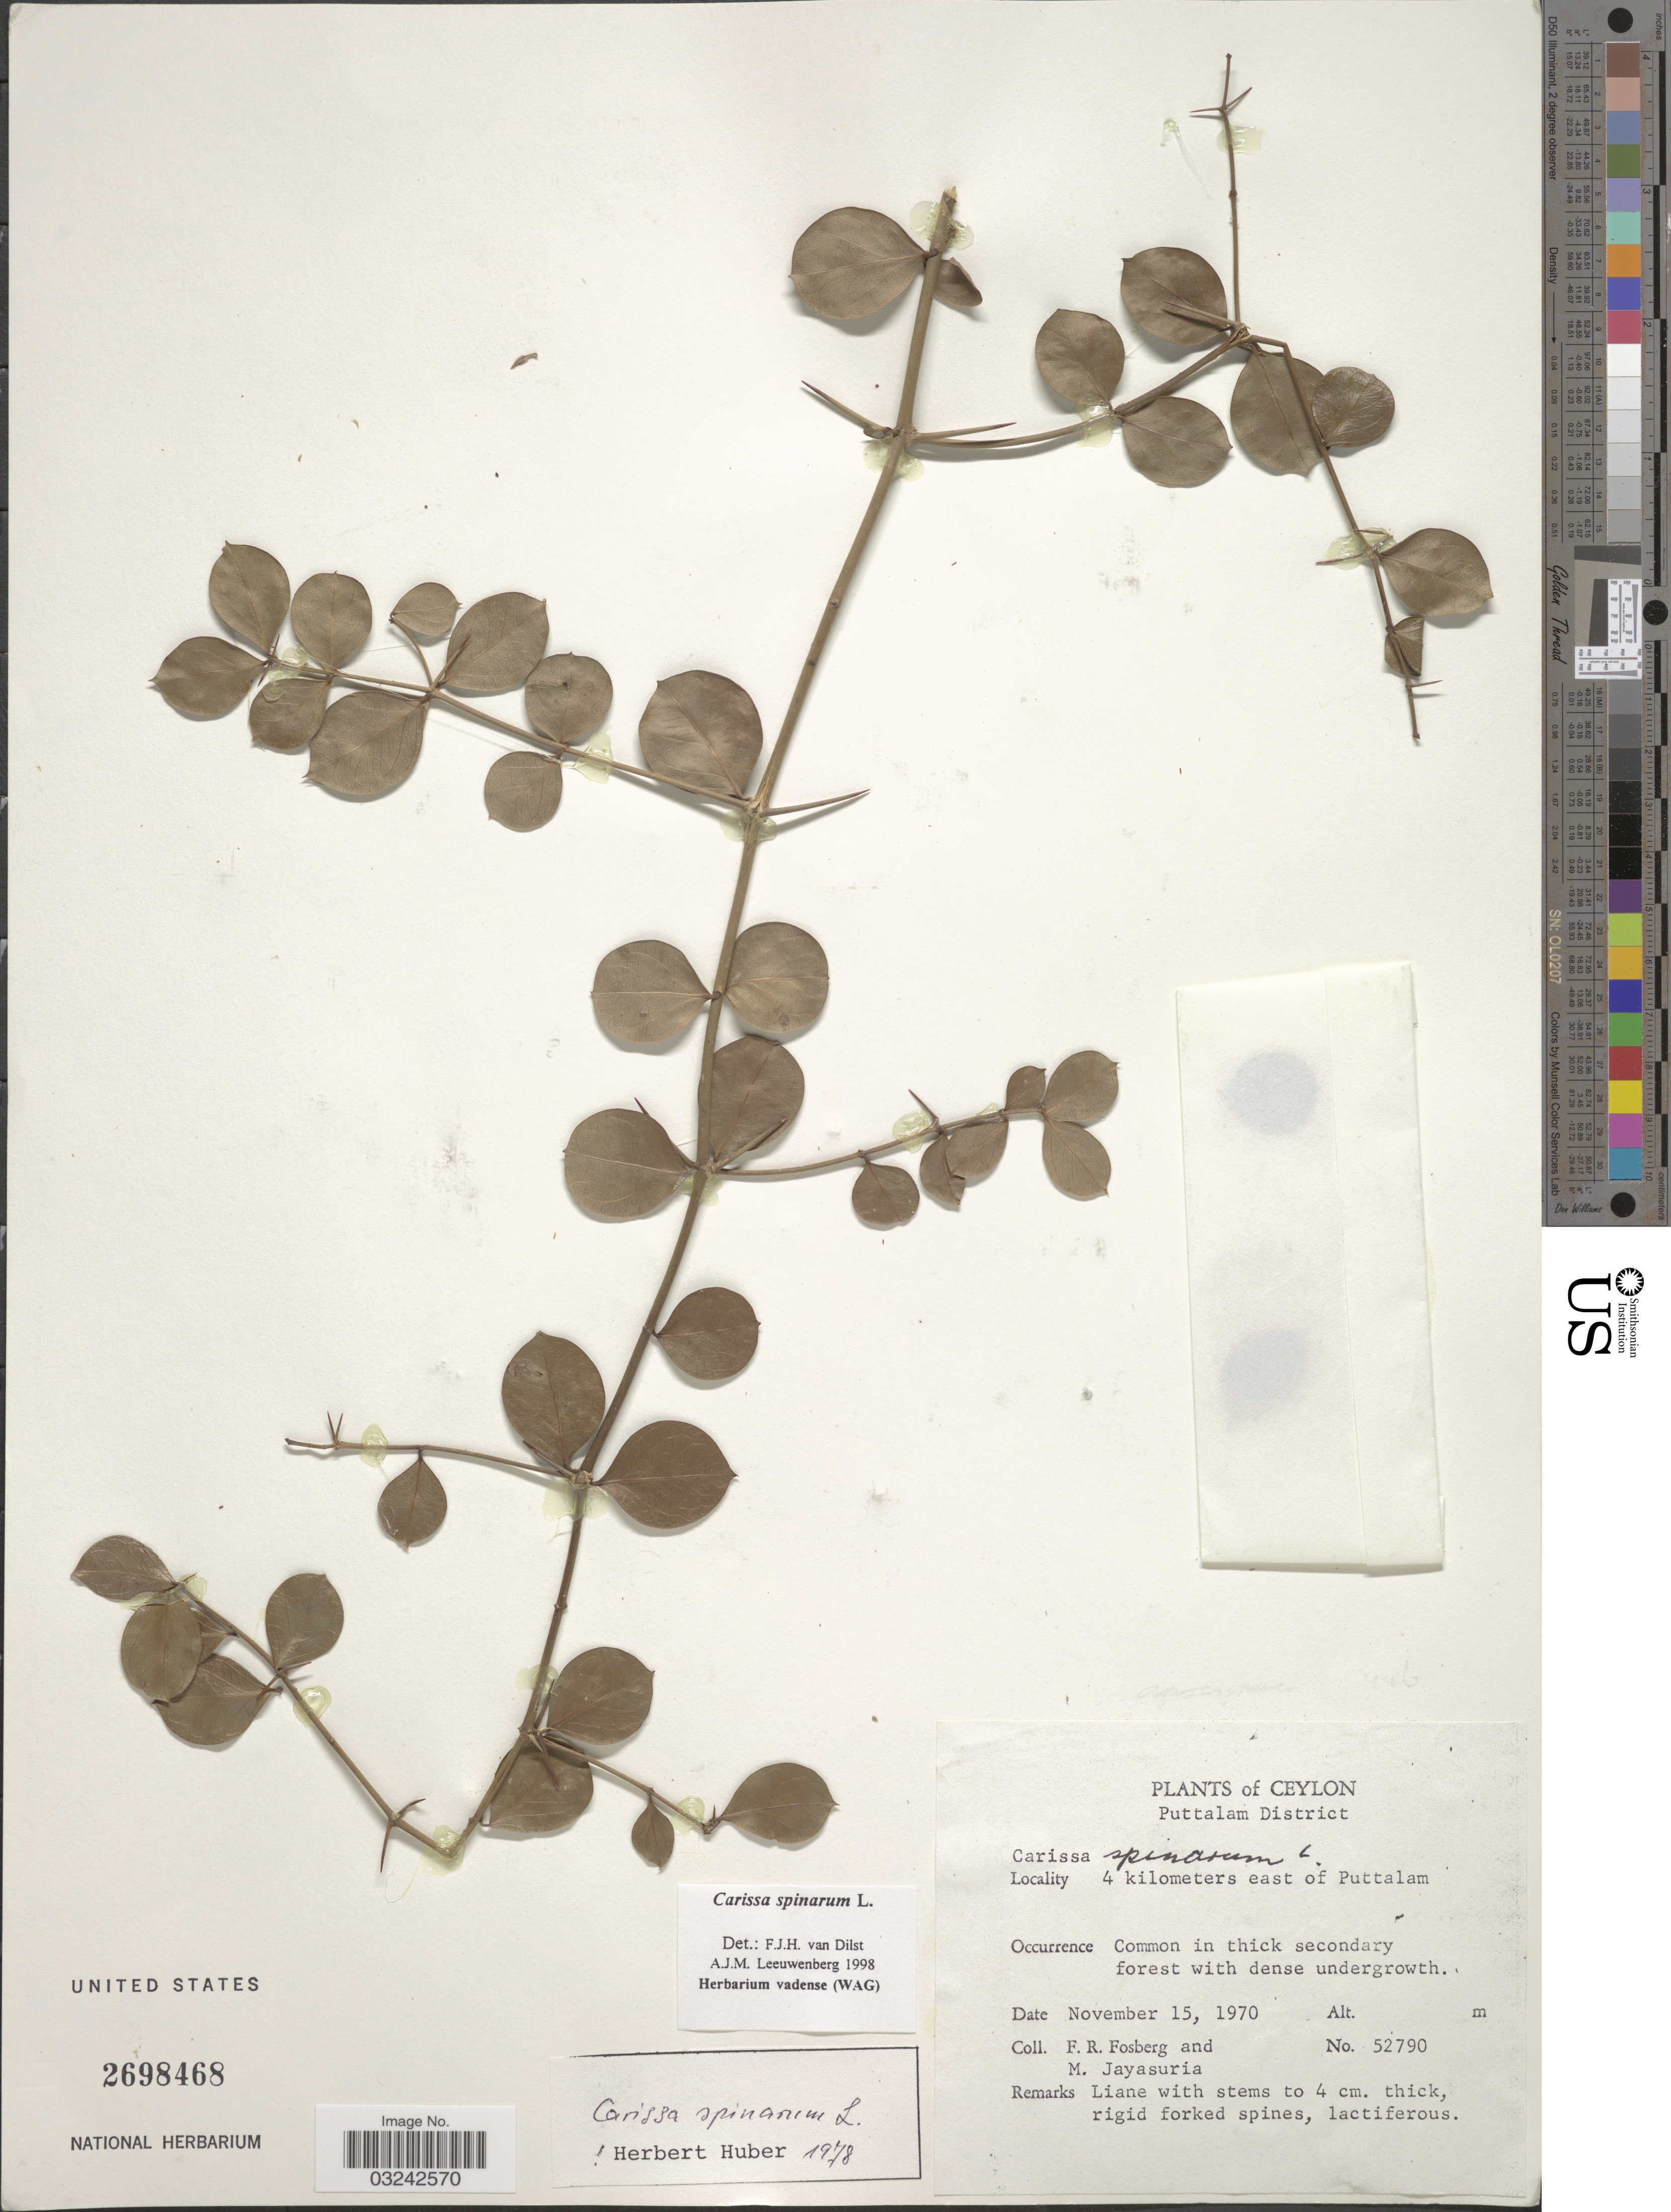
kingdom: Plantae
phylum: Tracheophyta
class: Magnoliopsida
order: Gentianales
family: Apocynaceae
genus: Carissa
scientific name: Carissa spinarum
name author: L.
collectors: F. R. Fosberg & M. Jayasuria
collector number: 52790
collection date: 1970-11-15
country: Sri Lanka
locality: Ceylon. Puttalam District. 4 kilometers east of Puttalam.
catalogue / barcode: US 2698468